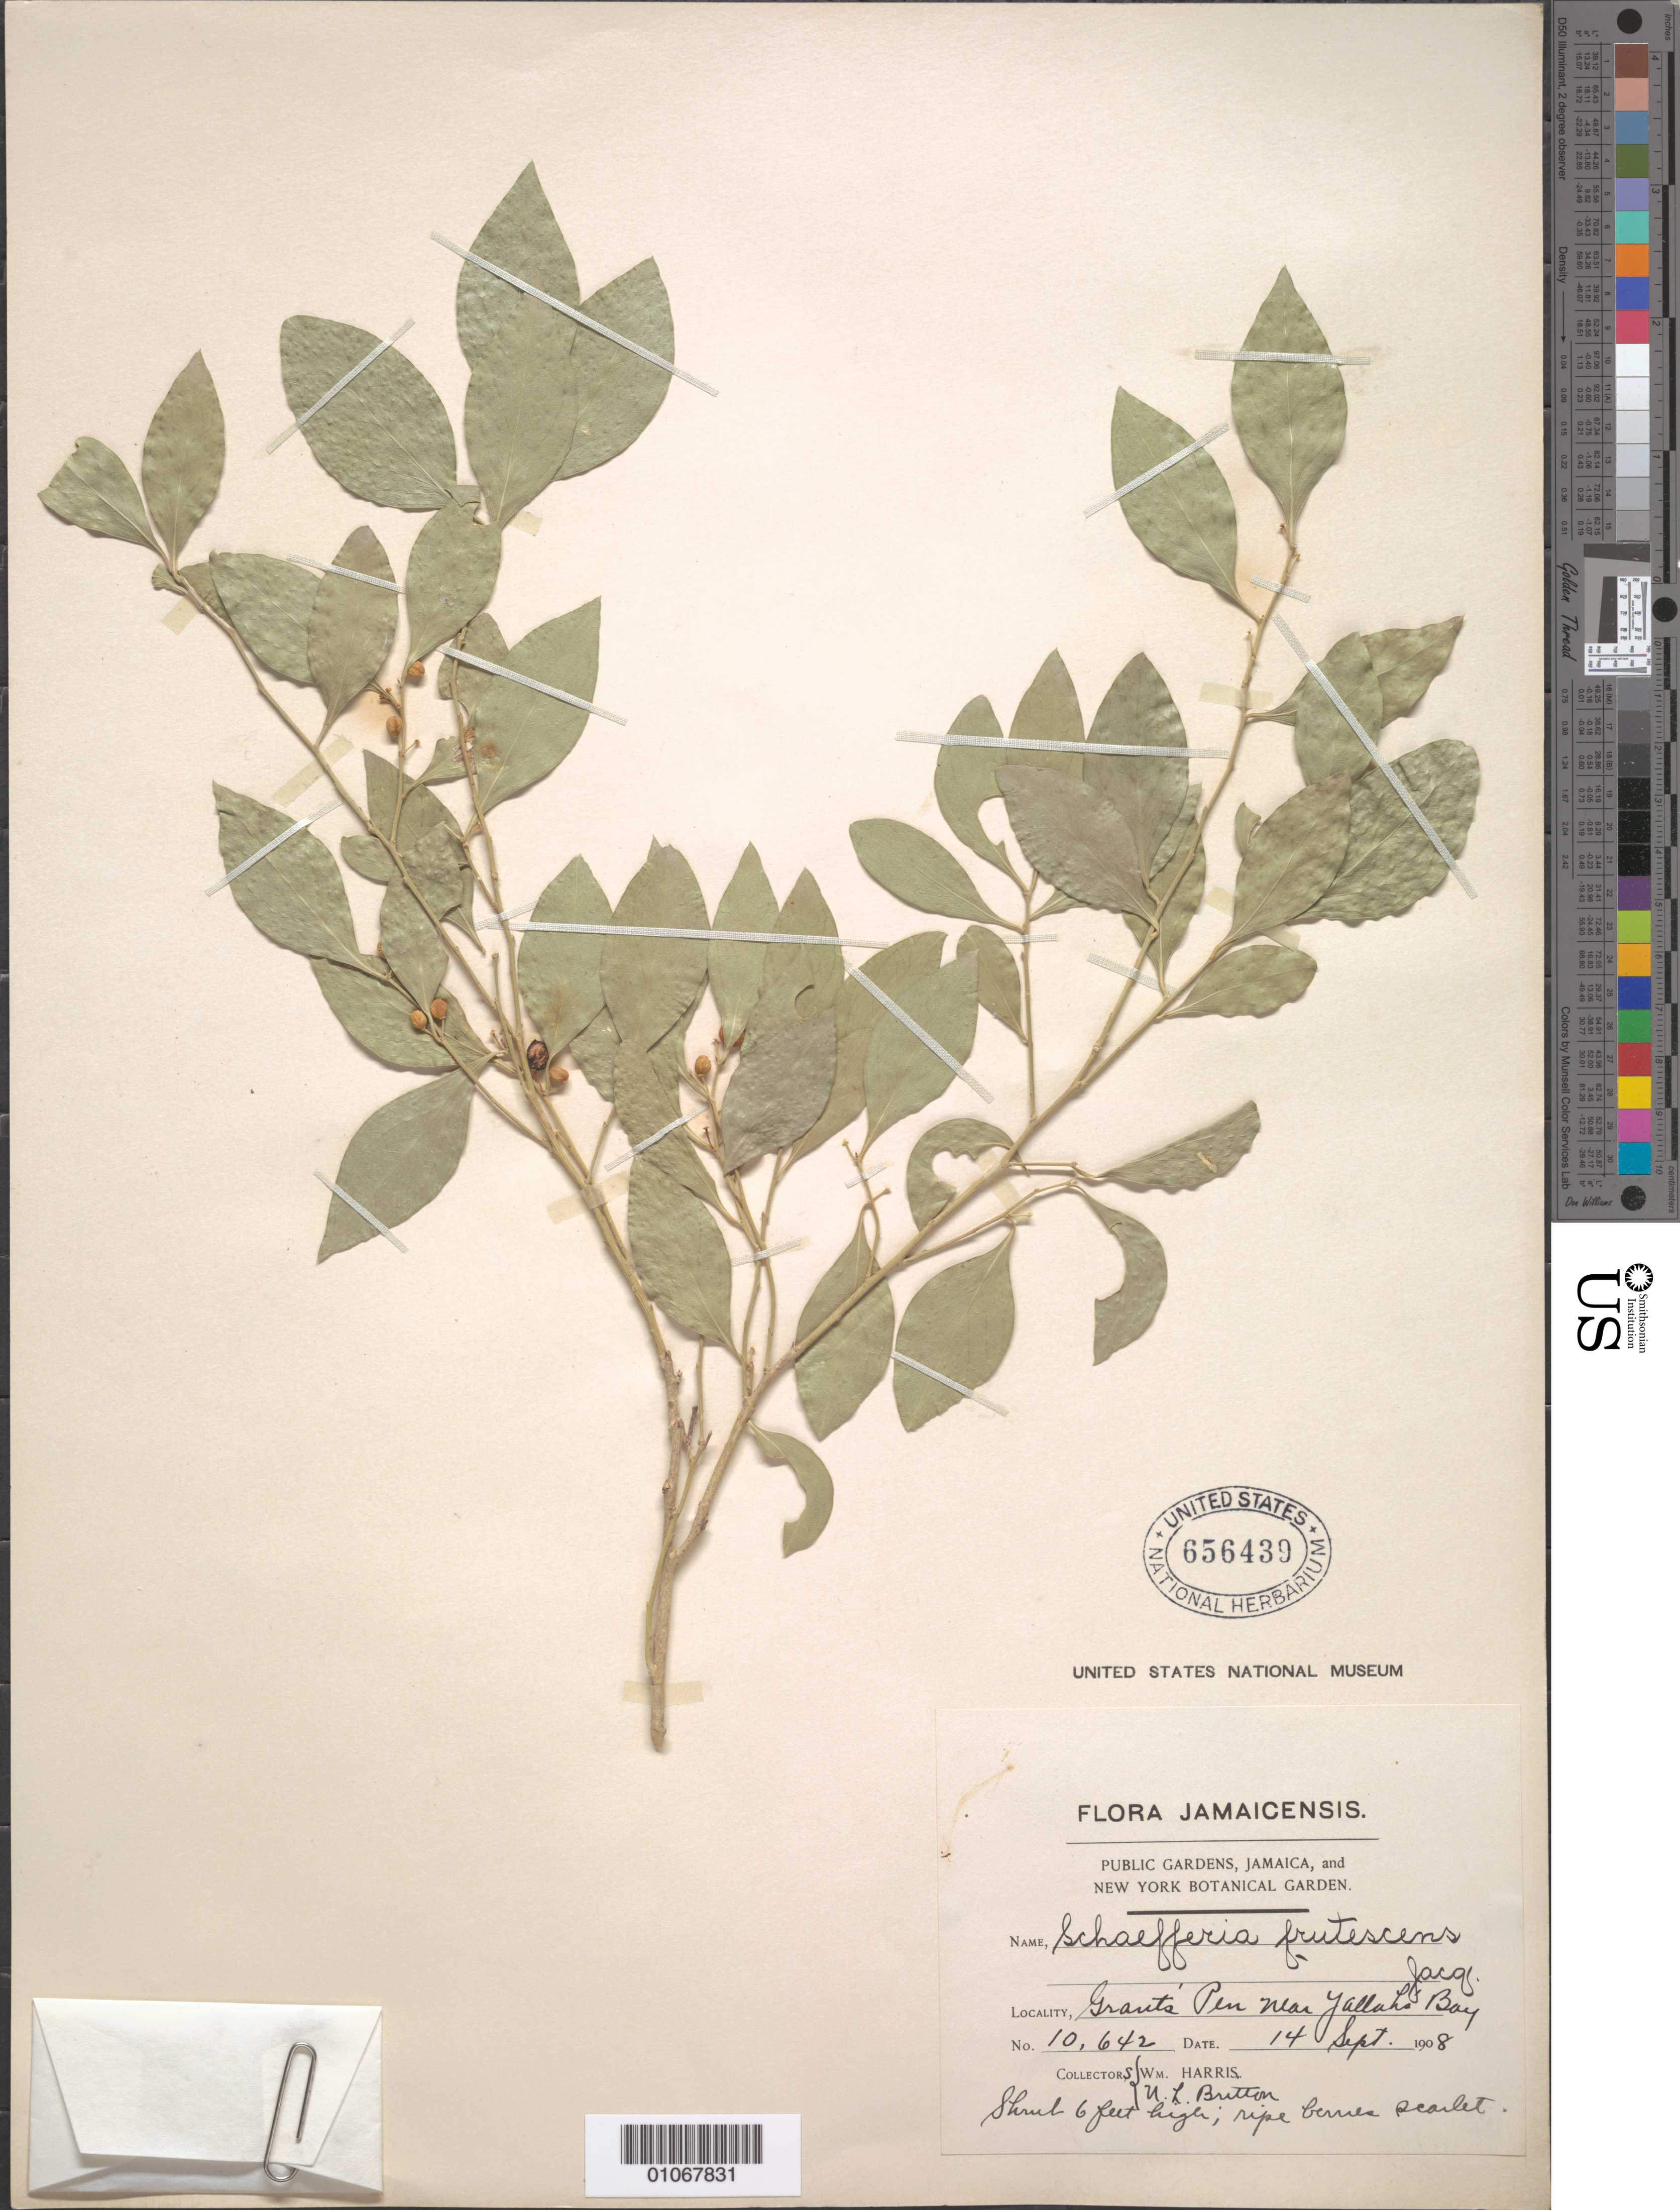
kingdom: Plantae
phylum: Tracheophyta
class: Magnoliopsida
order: Celastrales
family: Celastraceae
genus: Schaefferia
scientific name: Schaefferia frutescens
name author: Jacq.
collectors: W. Harris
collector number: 10642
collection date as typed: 14 Sep 1908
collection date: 1908-09-14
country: Jamaica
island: Jamaica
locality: Granta Pen.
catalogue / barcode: US 656439